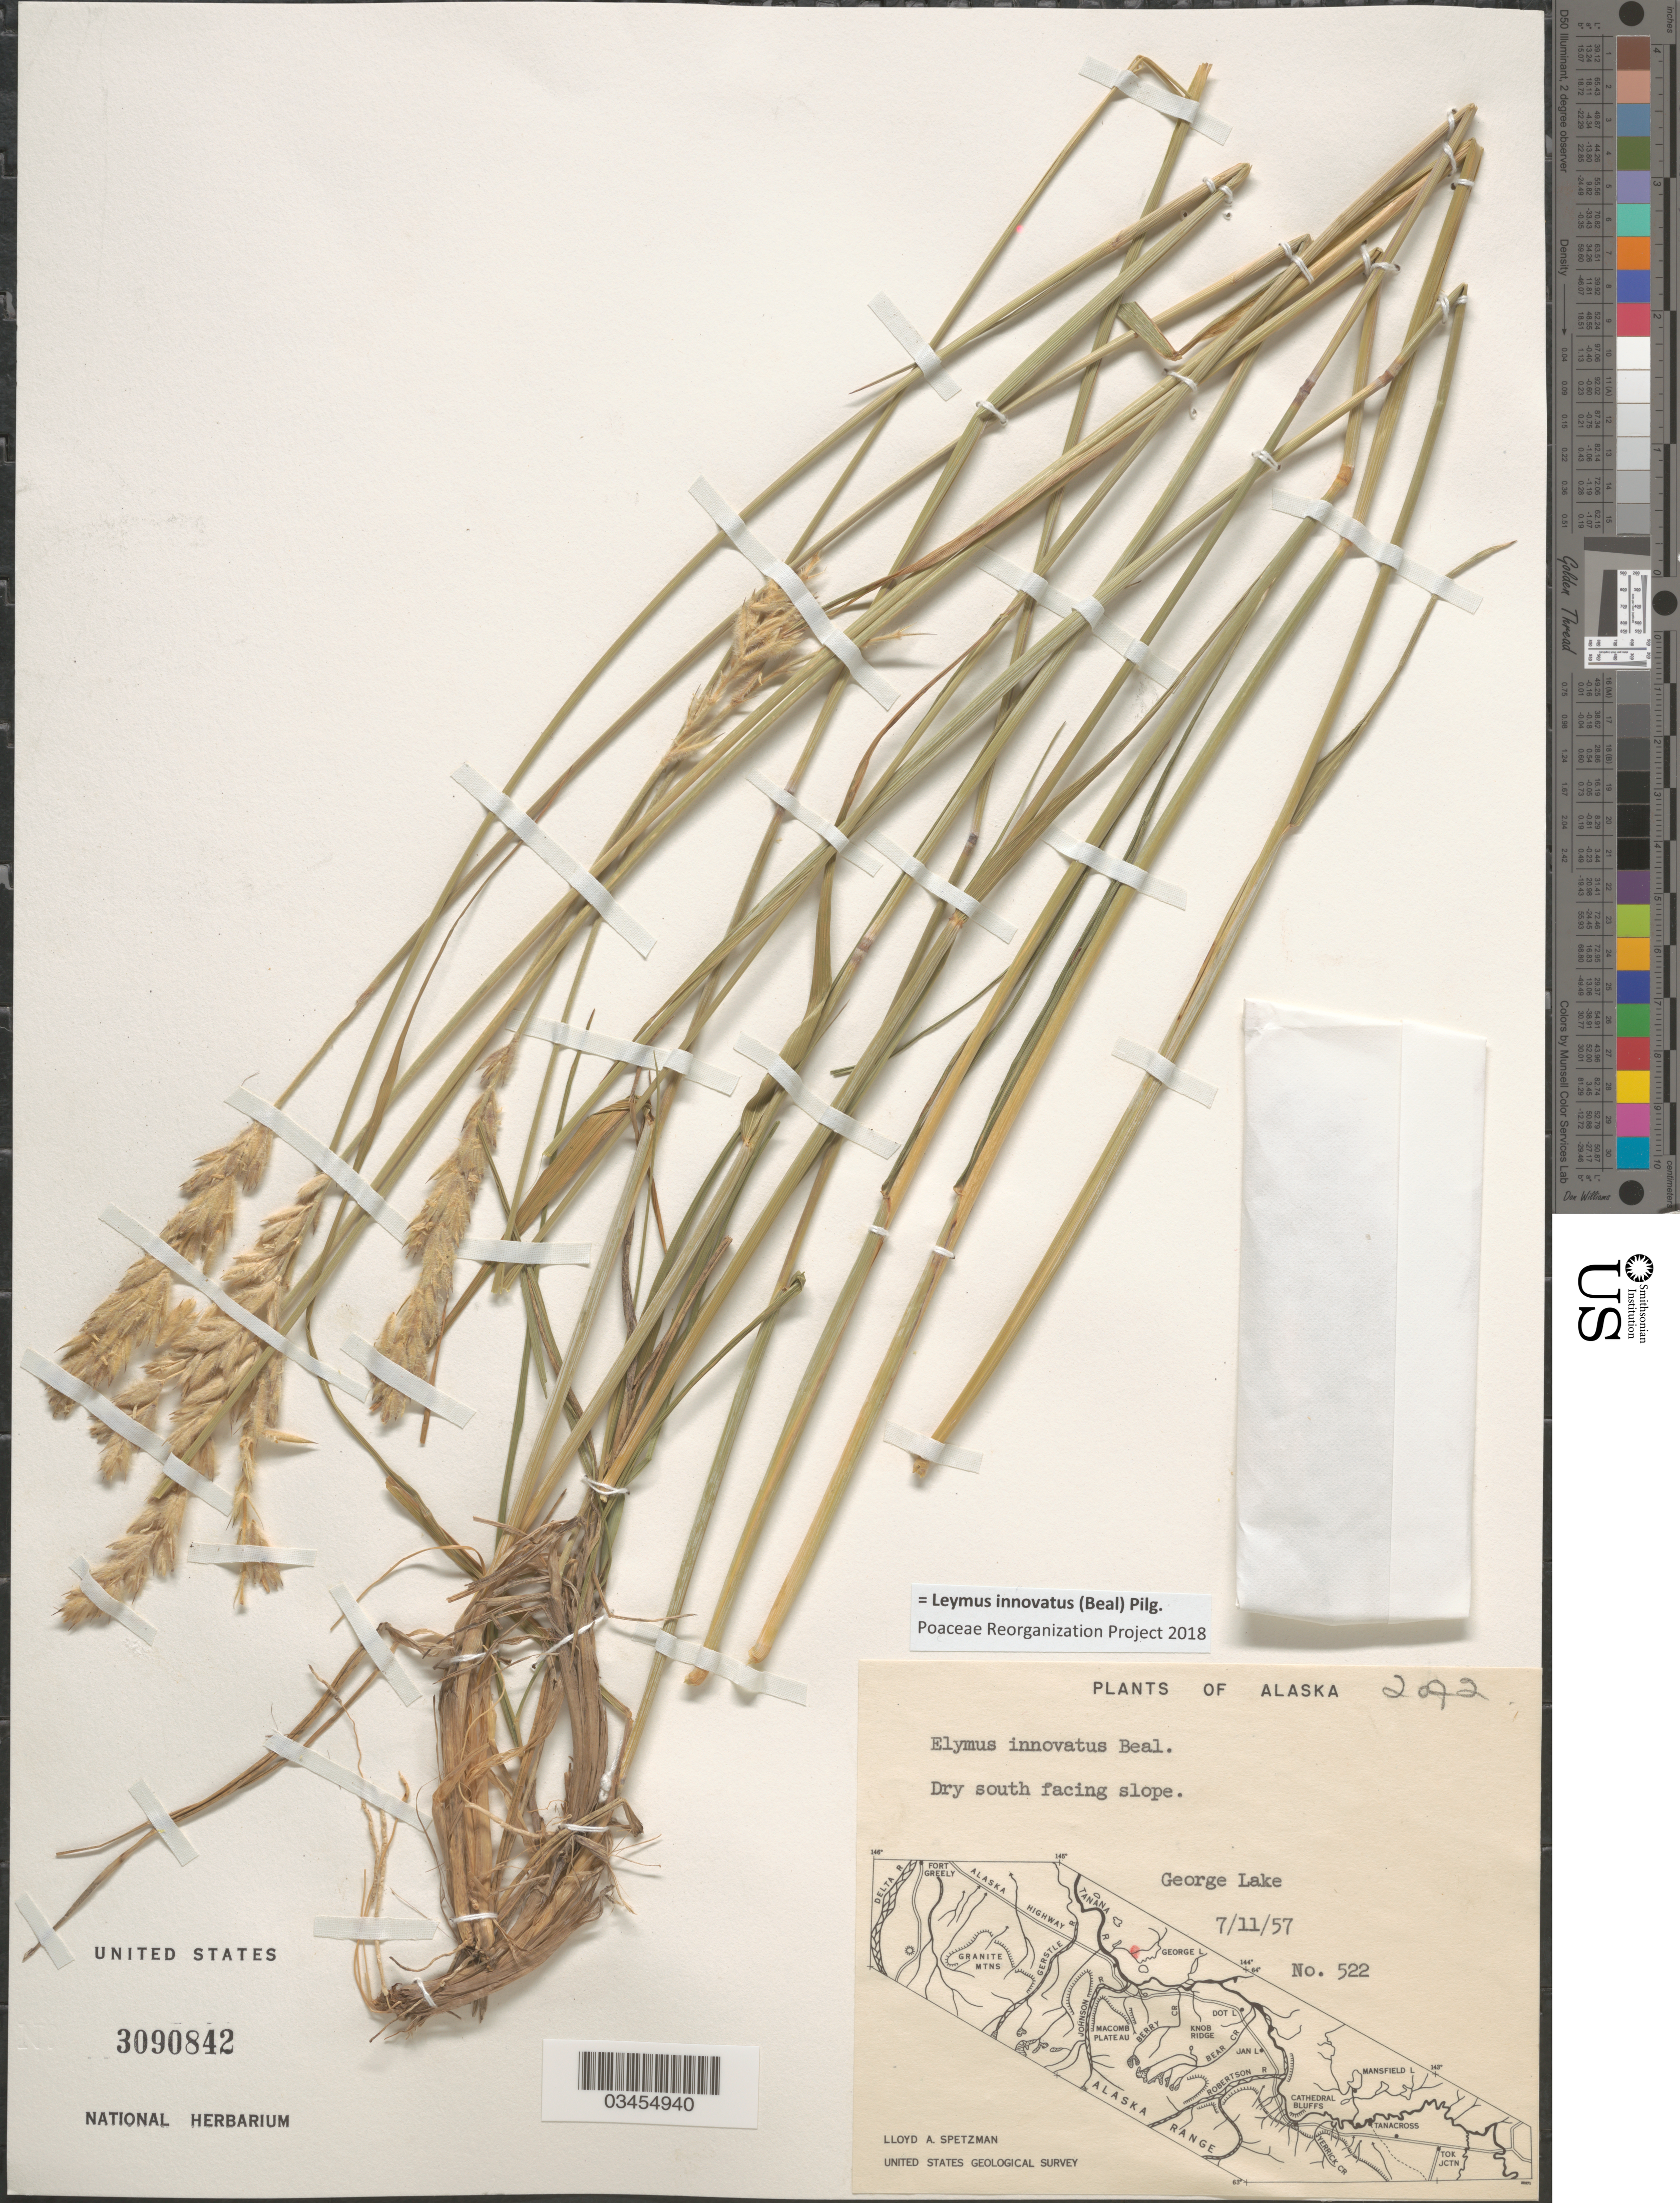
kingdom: Plantae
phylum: Tracheophyta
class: Liliopsida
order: Poales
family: Poaceae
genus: Leymus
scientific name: Leymus innovatus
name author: (W.J. Beal) Pilg.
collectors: L. Spetzman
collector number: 522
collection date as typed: Transcribed d/m/y: 11/7/57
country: United States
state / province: Alaska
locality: Dry south facing slope. George Lake. United States Geological Survey.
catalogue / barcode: US 3090842